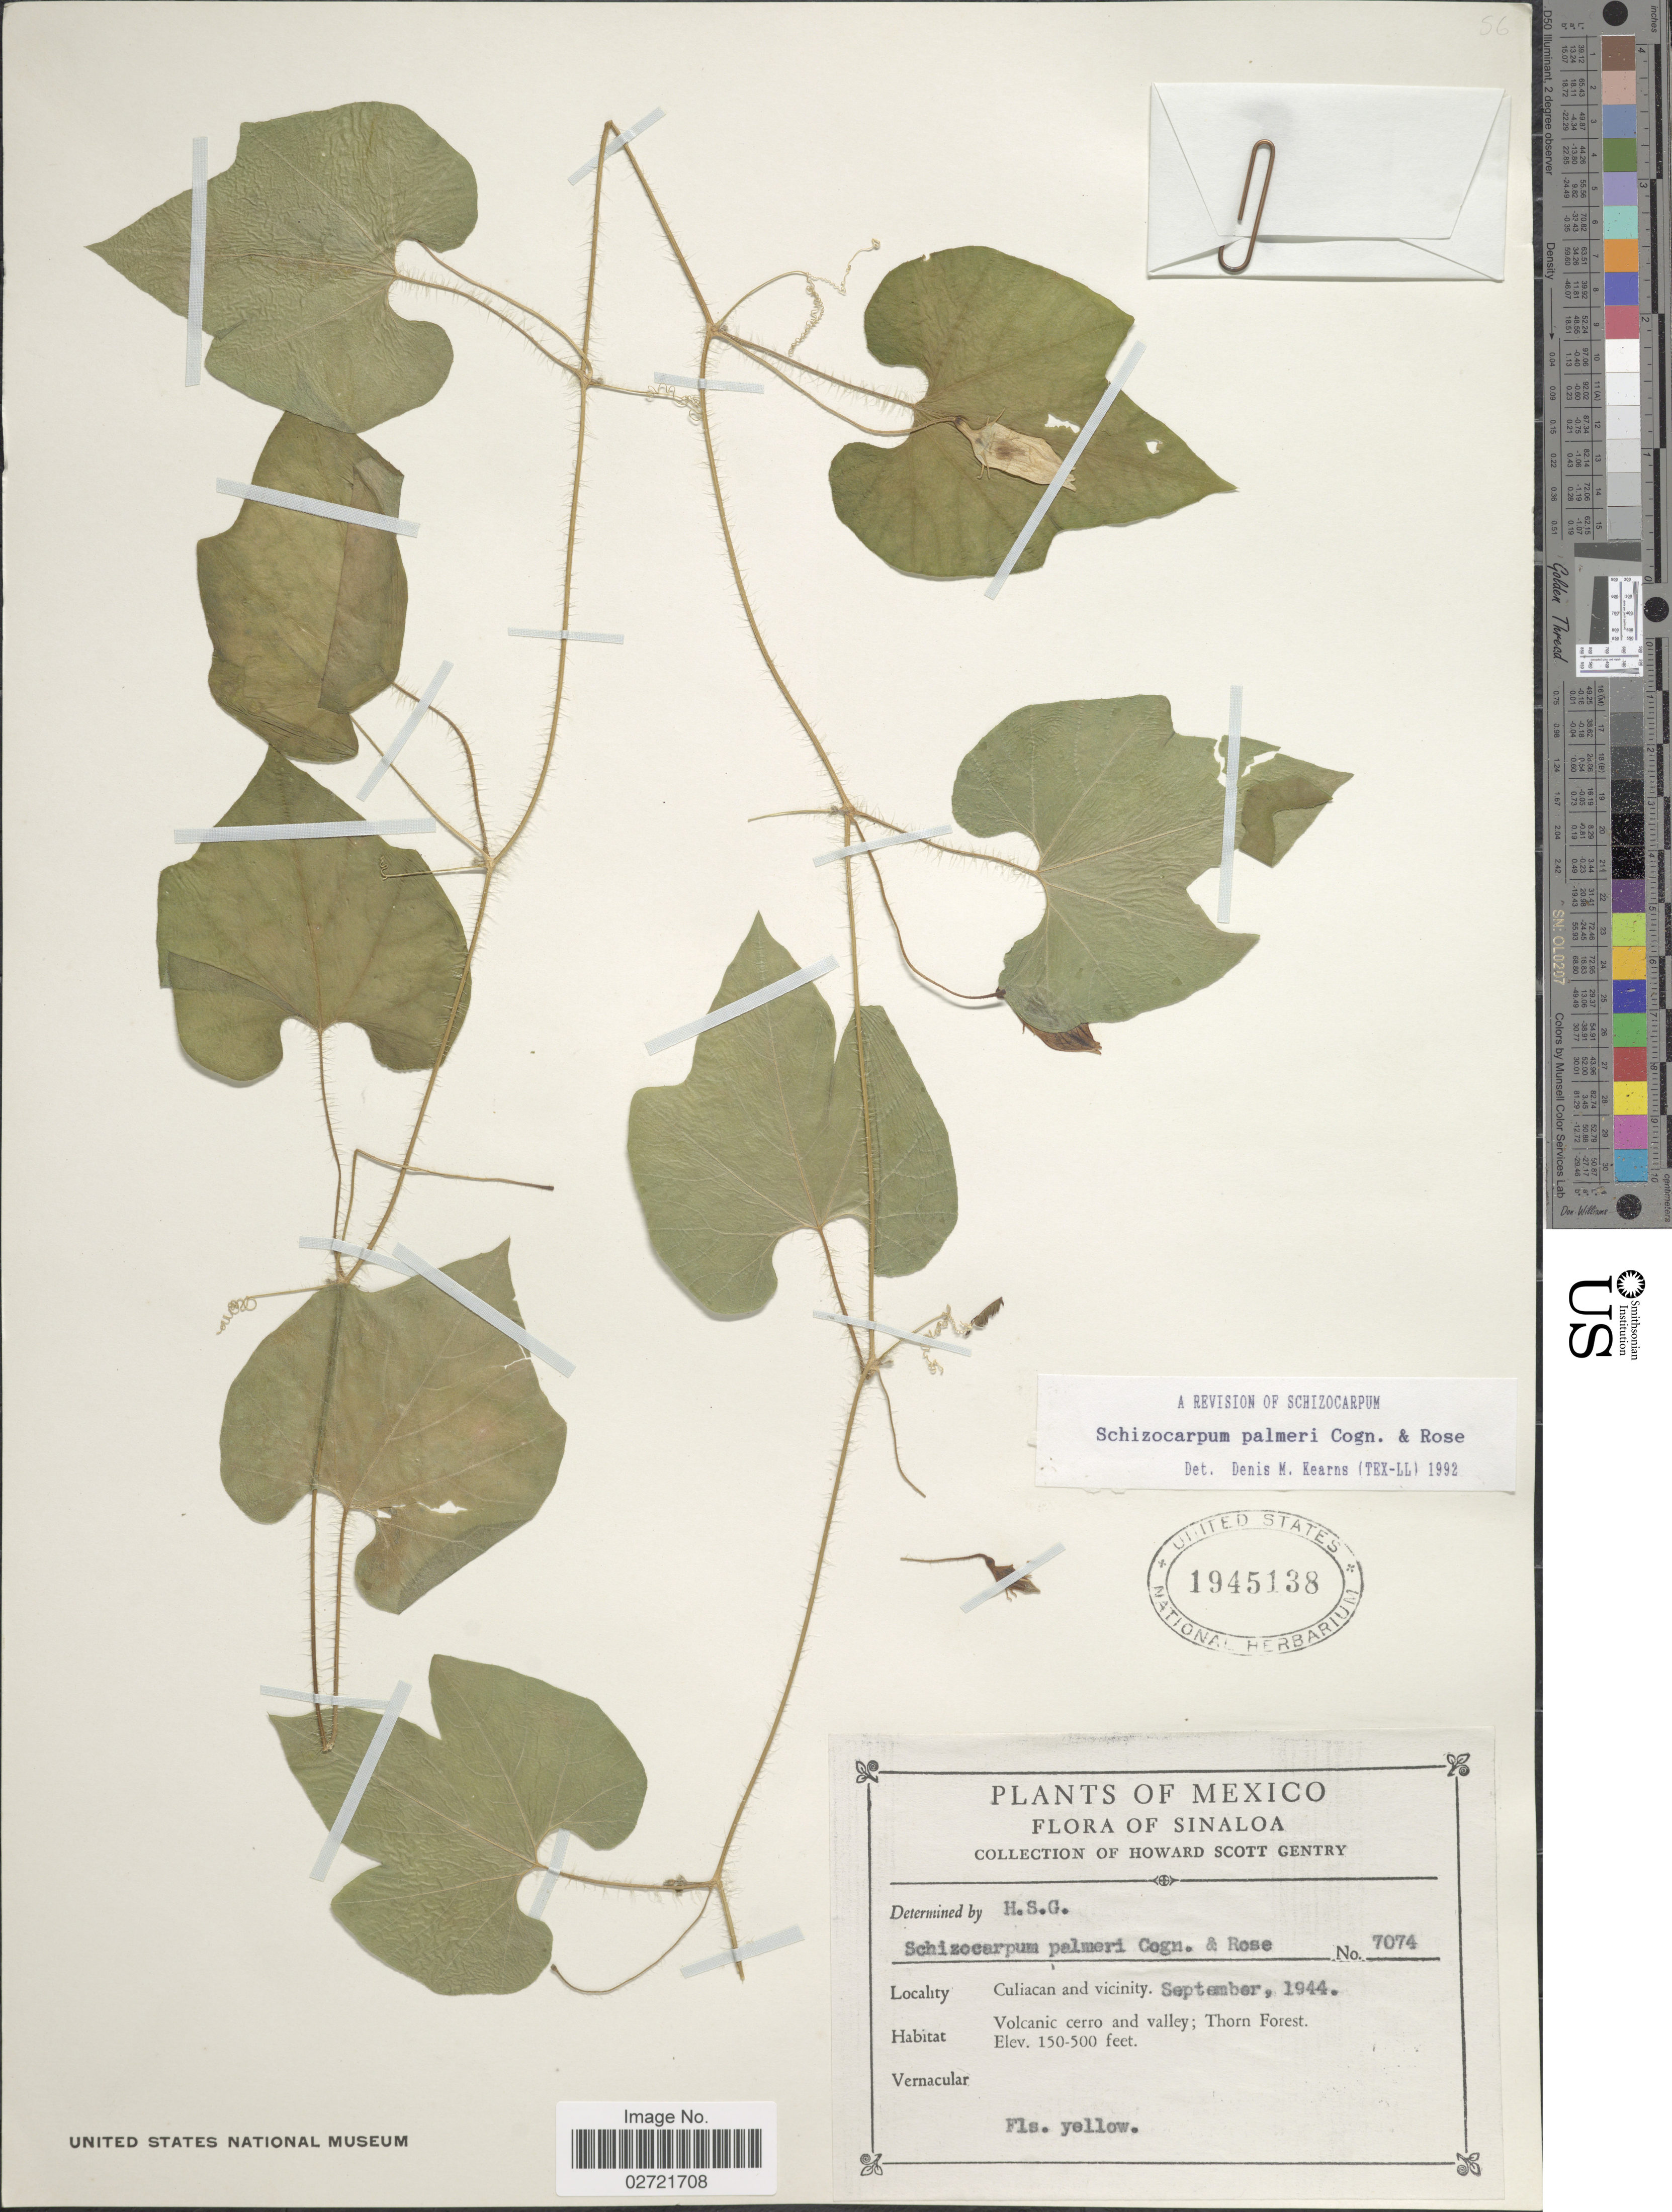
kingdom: Plantae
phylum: Tracheophyta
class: Magnoliopsida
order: Cucurbitales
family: Cucurbitaceae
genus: Schizocarpum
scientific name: Schizocarpum palmeri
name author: Cogn. & Rose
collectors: H. S. Gentry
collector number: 7074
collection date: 1944-09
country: Mexico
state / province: Sinaloa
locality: Culiacan and vicinity, Volcanic cerro and valley; Thorn Forest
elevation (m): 46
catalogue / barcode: US 1945138